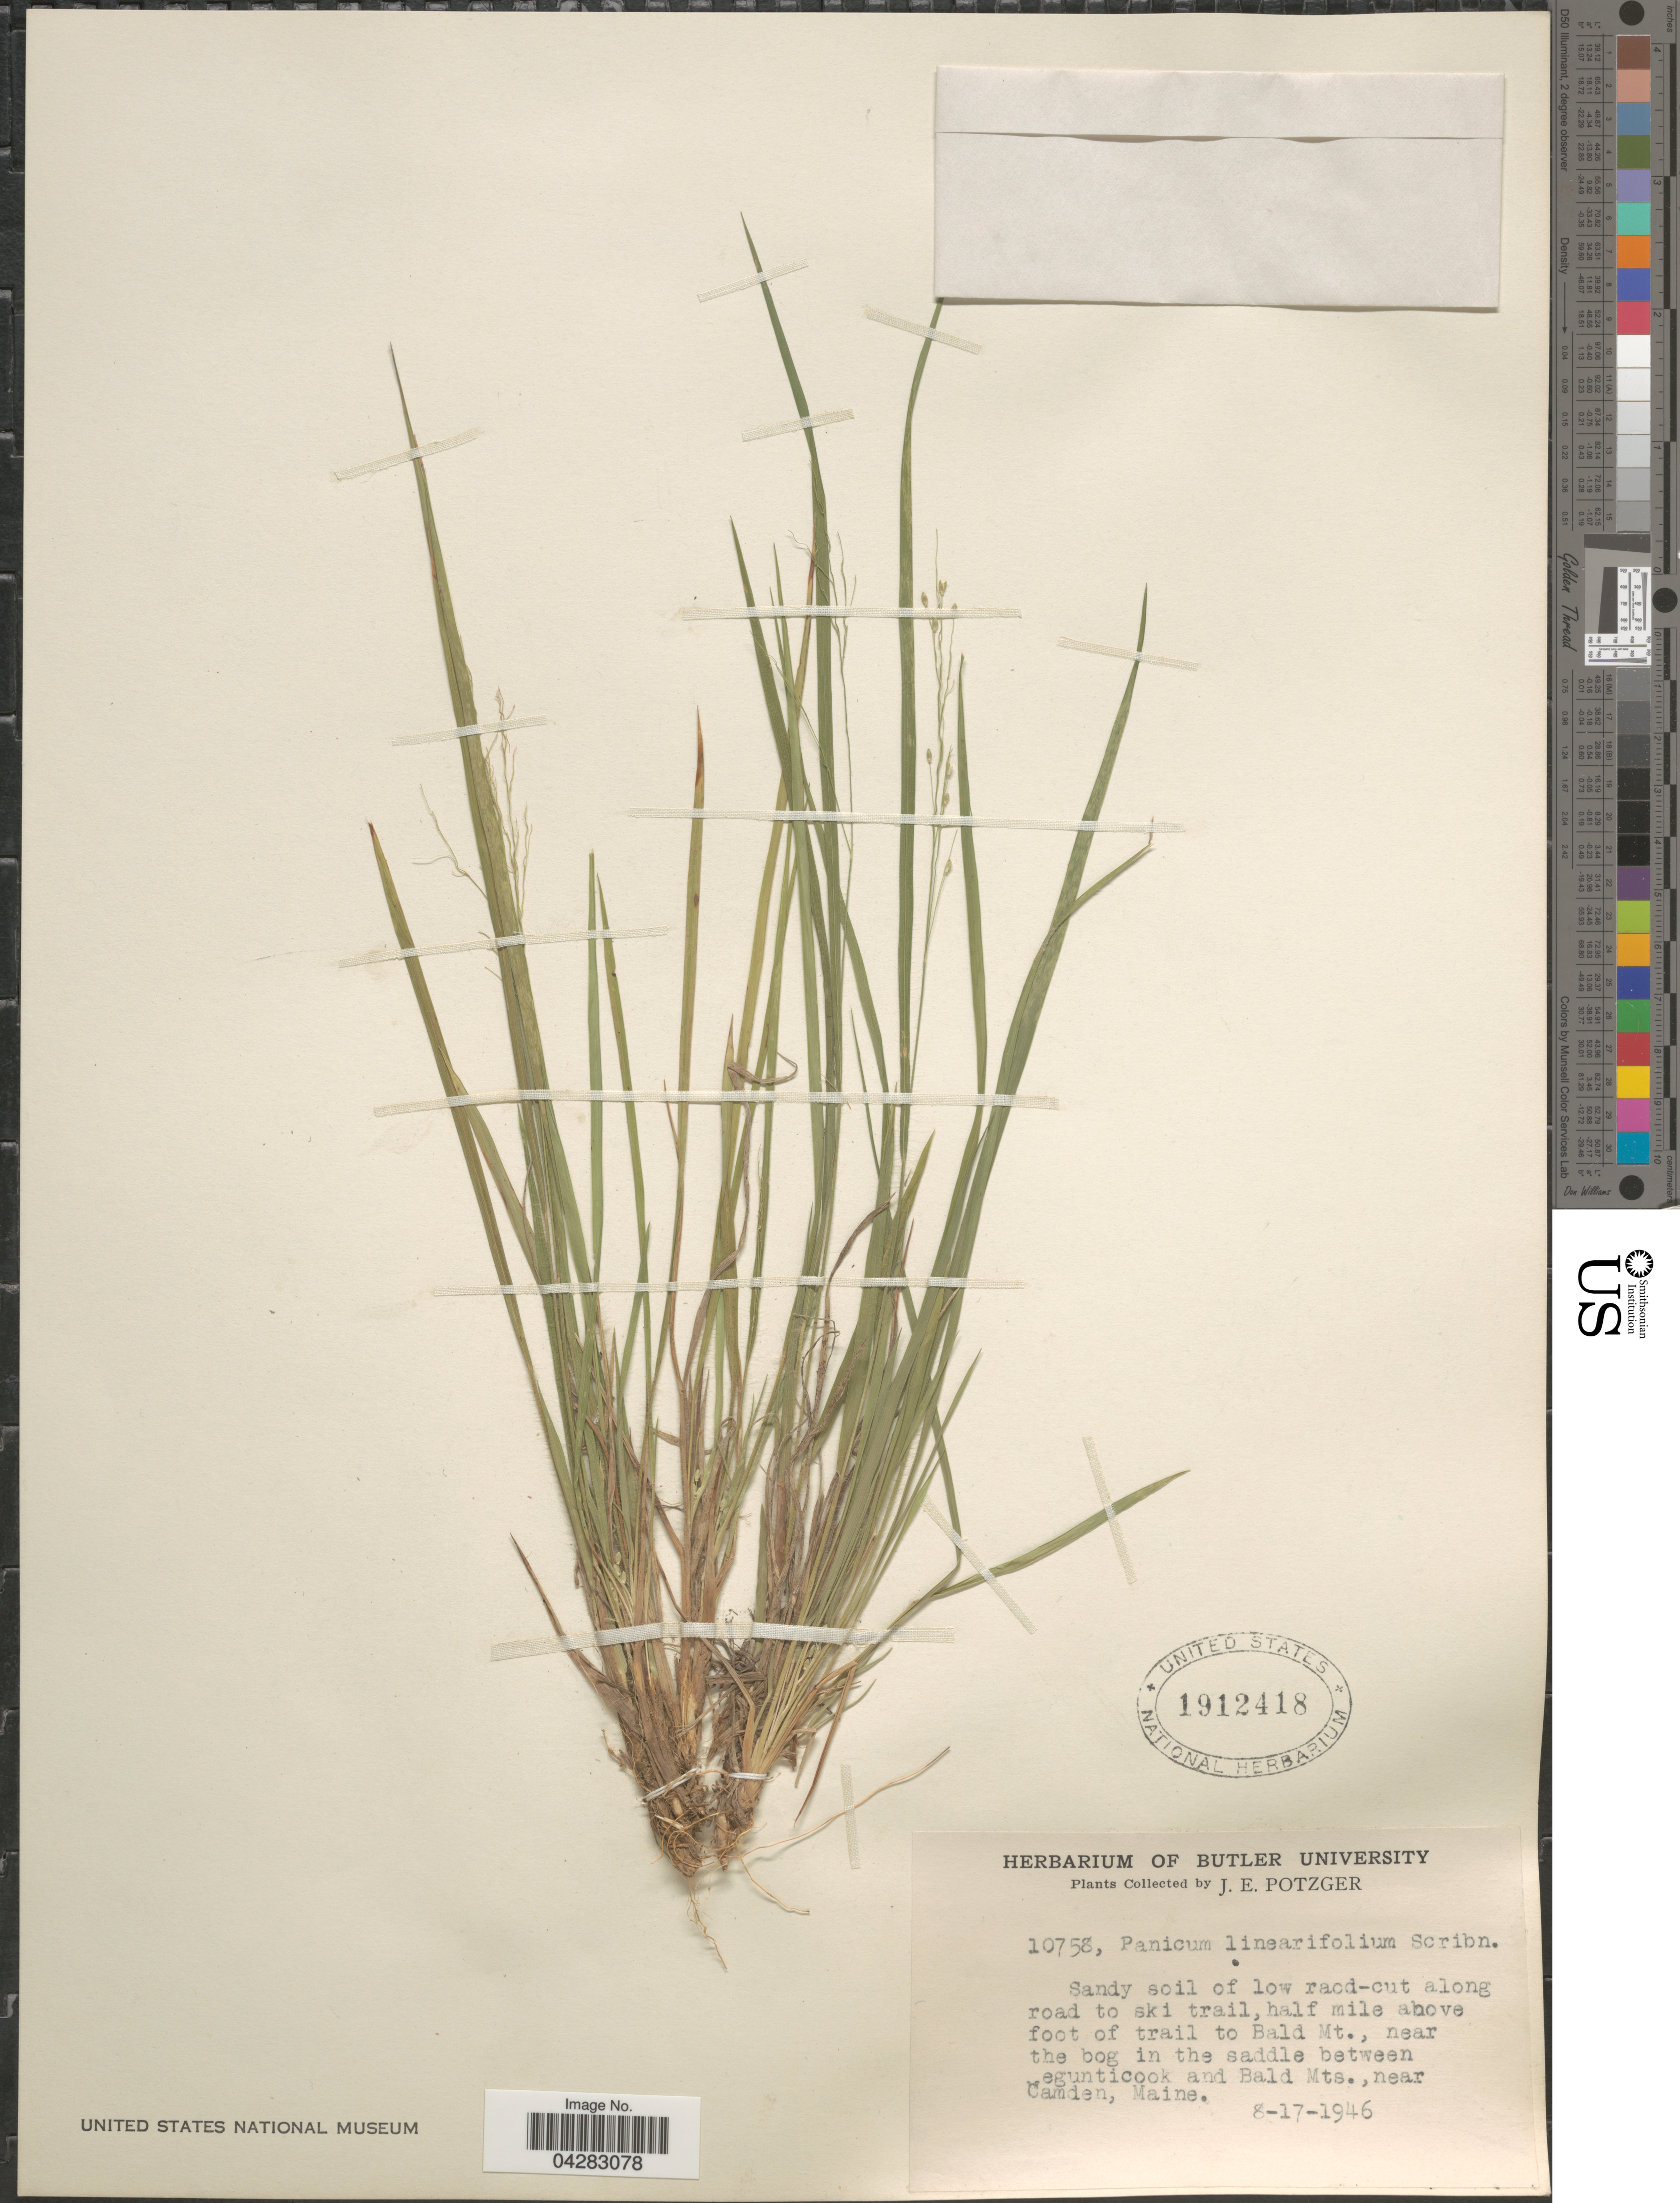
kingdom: Plantae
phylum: Tracheophyta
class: Liliopsida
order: Poales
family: Poaceae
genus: Dichanthelium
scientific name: Dichanthelium linearifolium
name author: (Scribn.) Gould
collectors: J. Potzger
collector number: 10758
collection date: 1946-08-17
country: United States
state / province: Maine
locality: Sandy soil of low road-cut along road to ski trail, half mile above foot of trail to Bald Mt., near the bog in the saddle between Megunticook and Bald Mts., near Camden.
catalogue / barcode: US 1912418